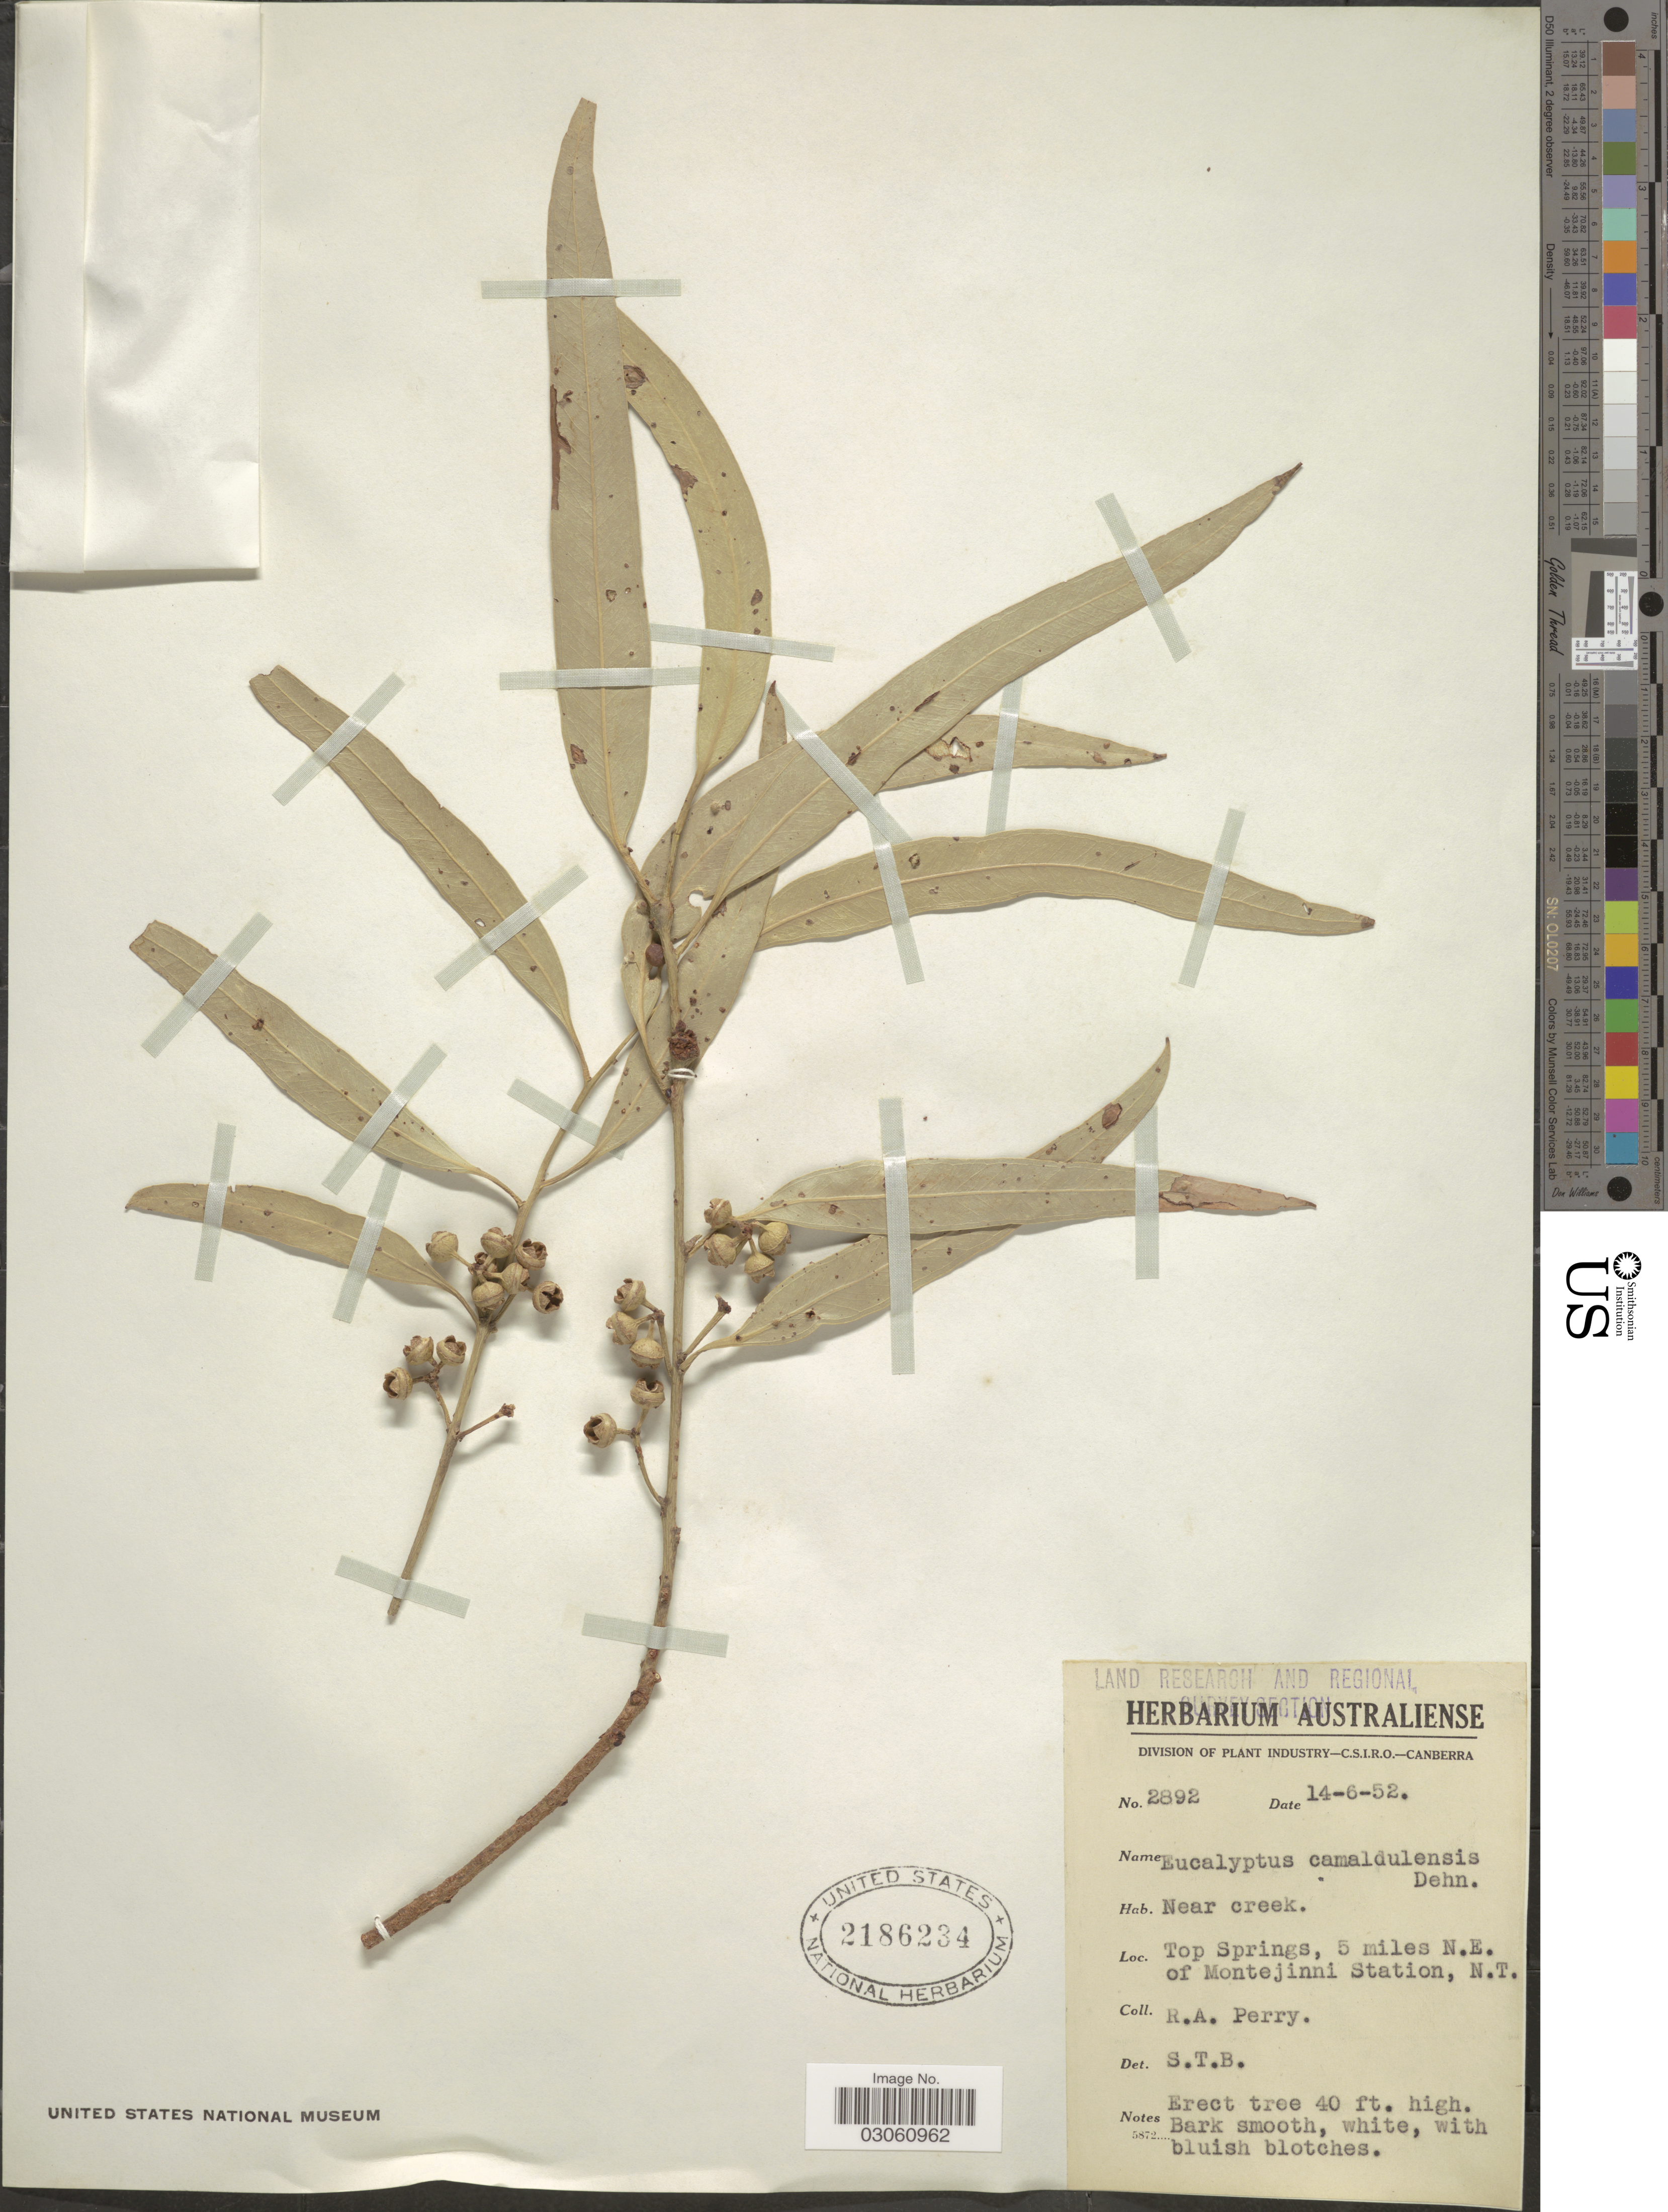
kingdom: Plantae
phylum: Tracheophyta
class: Magnoliopsida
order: Myrtales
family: Myrtaceae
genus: Eucalyptus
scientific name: Eucalyptus camaldulensis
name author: Dehnh.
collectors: Perry, R. A.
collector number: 2892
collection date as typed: Transcribed d/m/y: 14/6/52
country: Australia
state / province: Northern Territory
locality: Near creek, Top Springs, 5 miles N.E. of Montejini Station, N. T.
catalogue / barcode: US 2186234